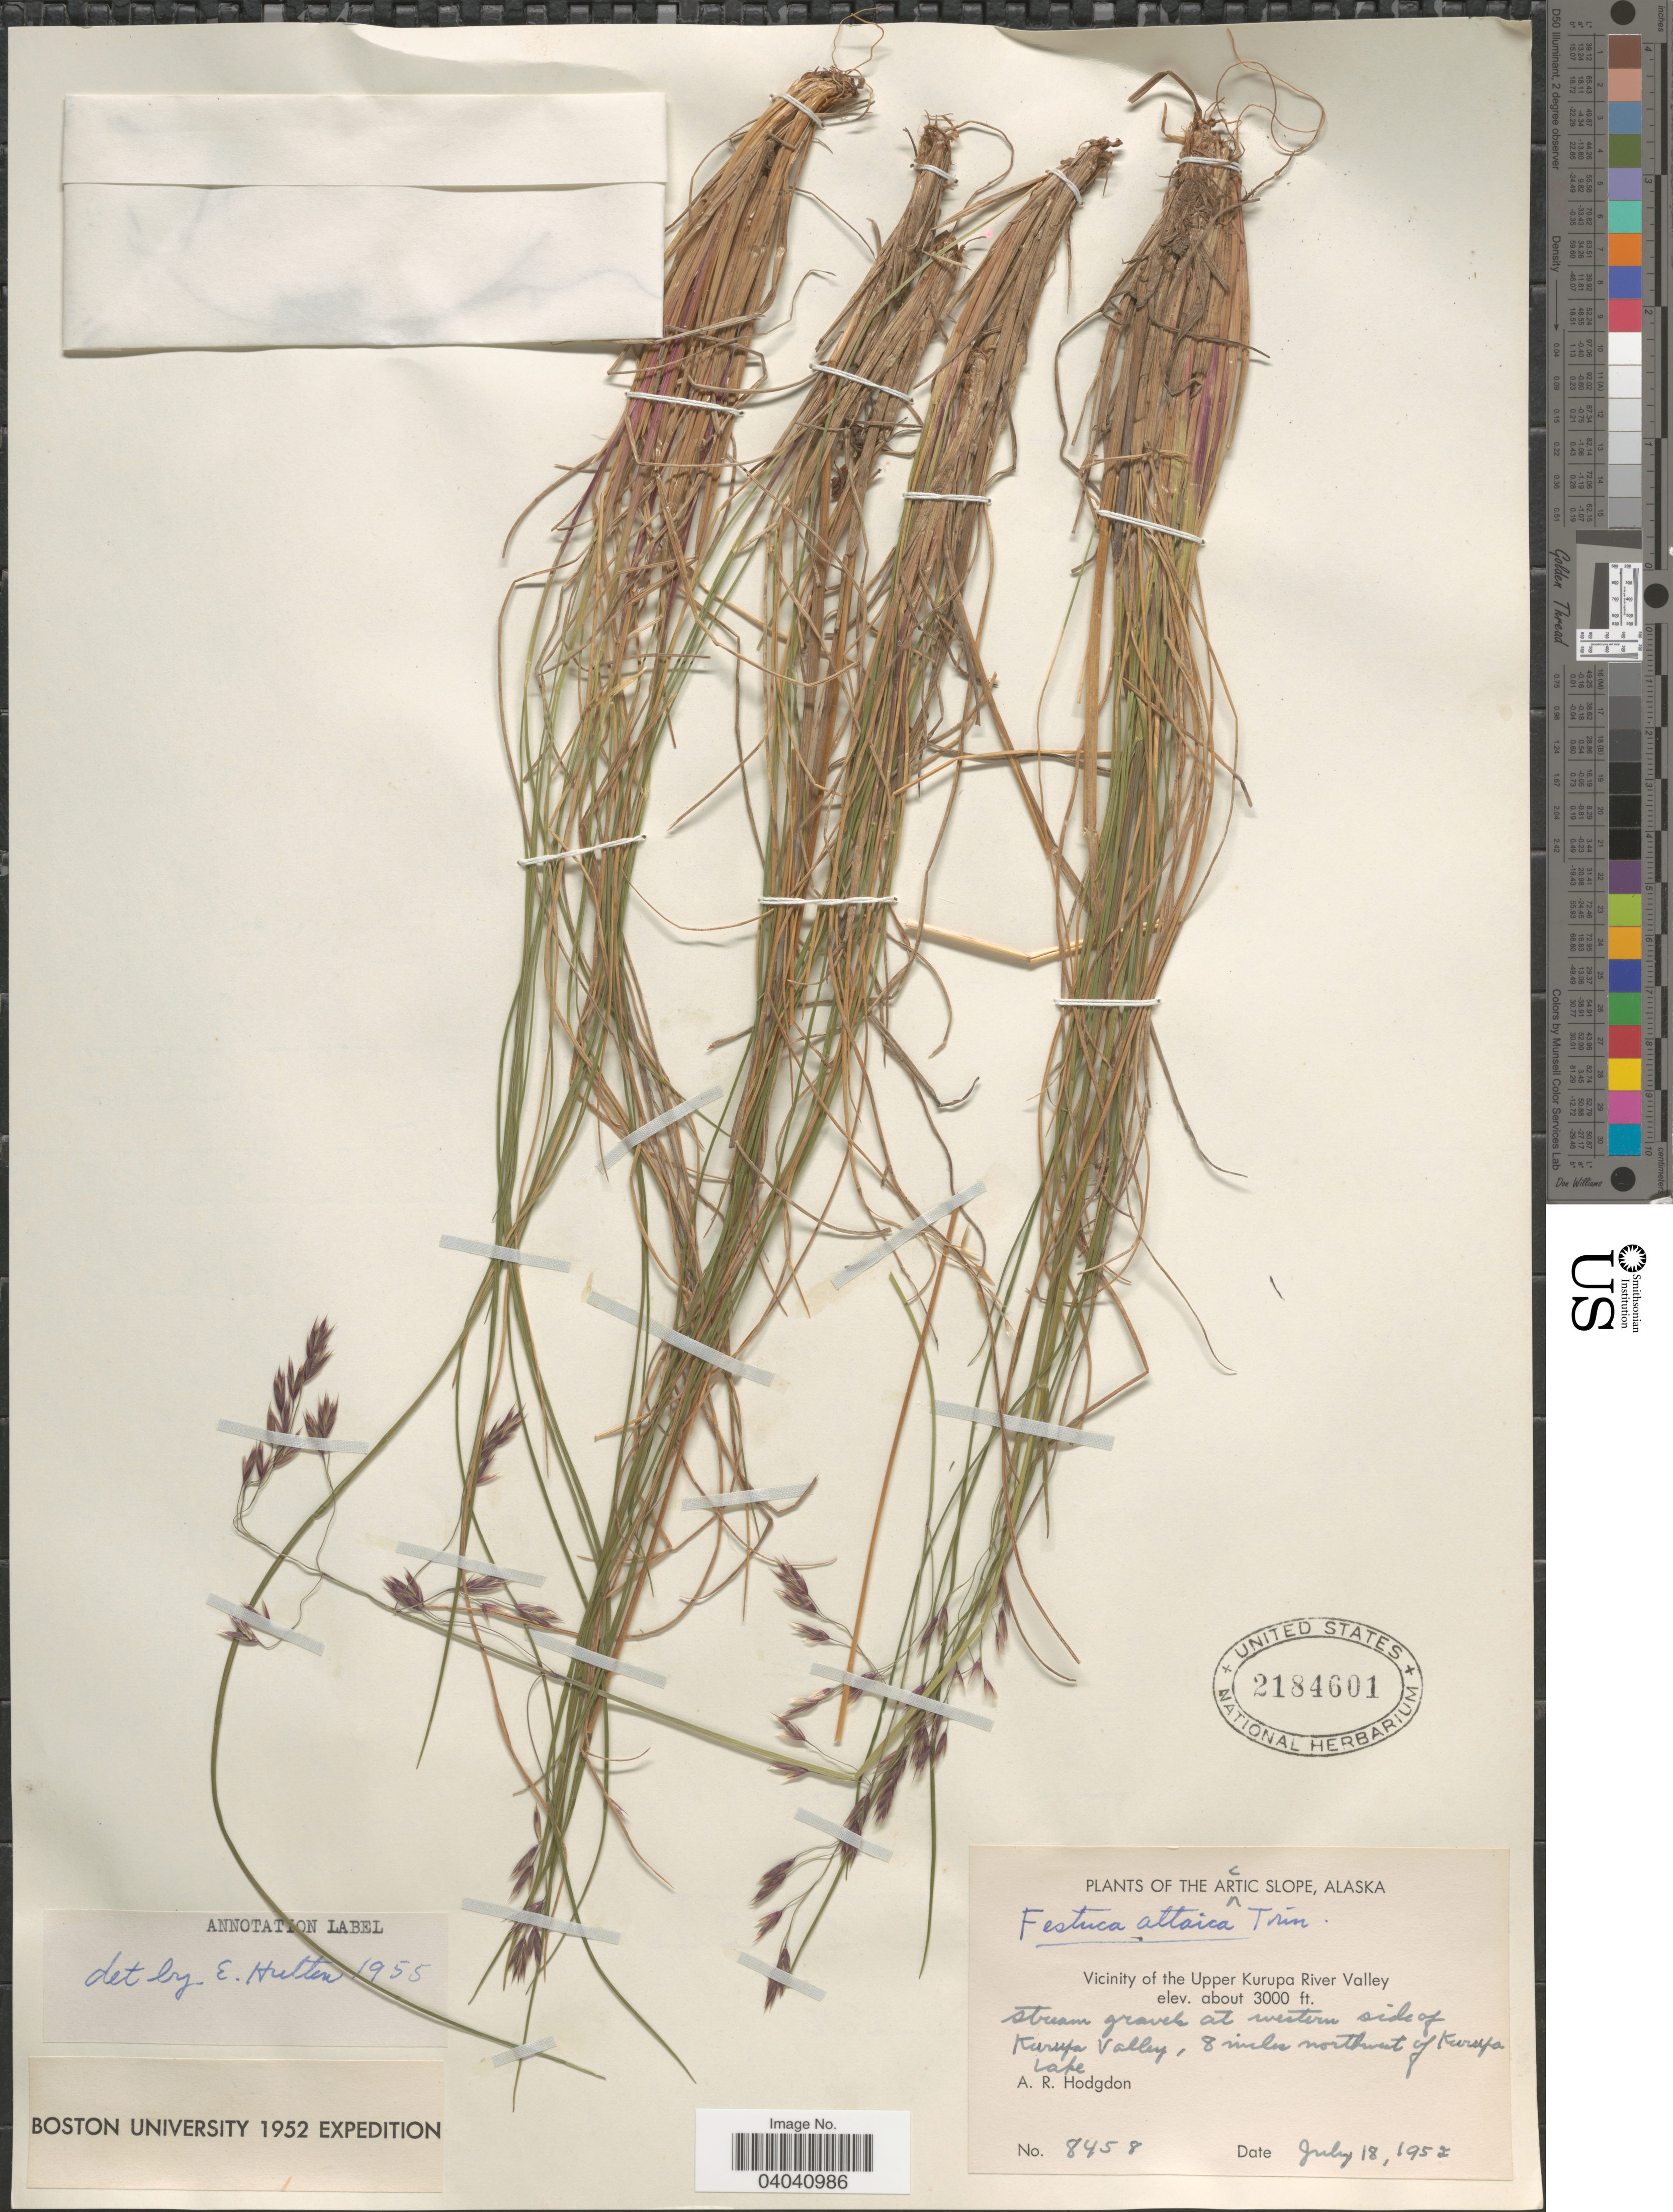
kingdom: Plantae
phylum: Tracheophyta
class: Liliopsida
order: Poales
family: Poaceae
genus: Festuca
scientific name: Festuca altaica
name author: Trin.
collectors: A. R. Hodgdon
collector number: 8458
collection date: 1952-07-18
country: United States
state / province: Alaska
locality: Arctic slope. Vicinity of the Upper Kurupa River Valley. At western side of Kurupa Valley, 8 miles northwest of Kurupa Lake.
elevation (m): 914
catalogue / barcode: US 2184601